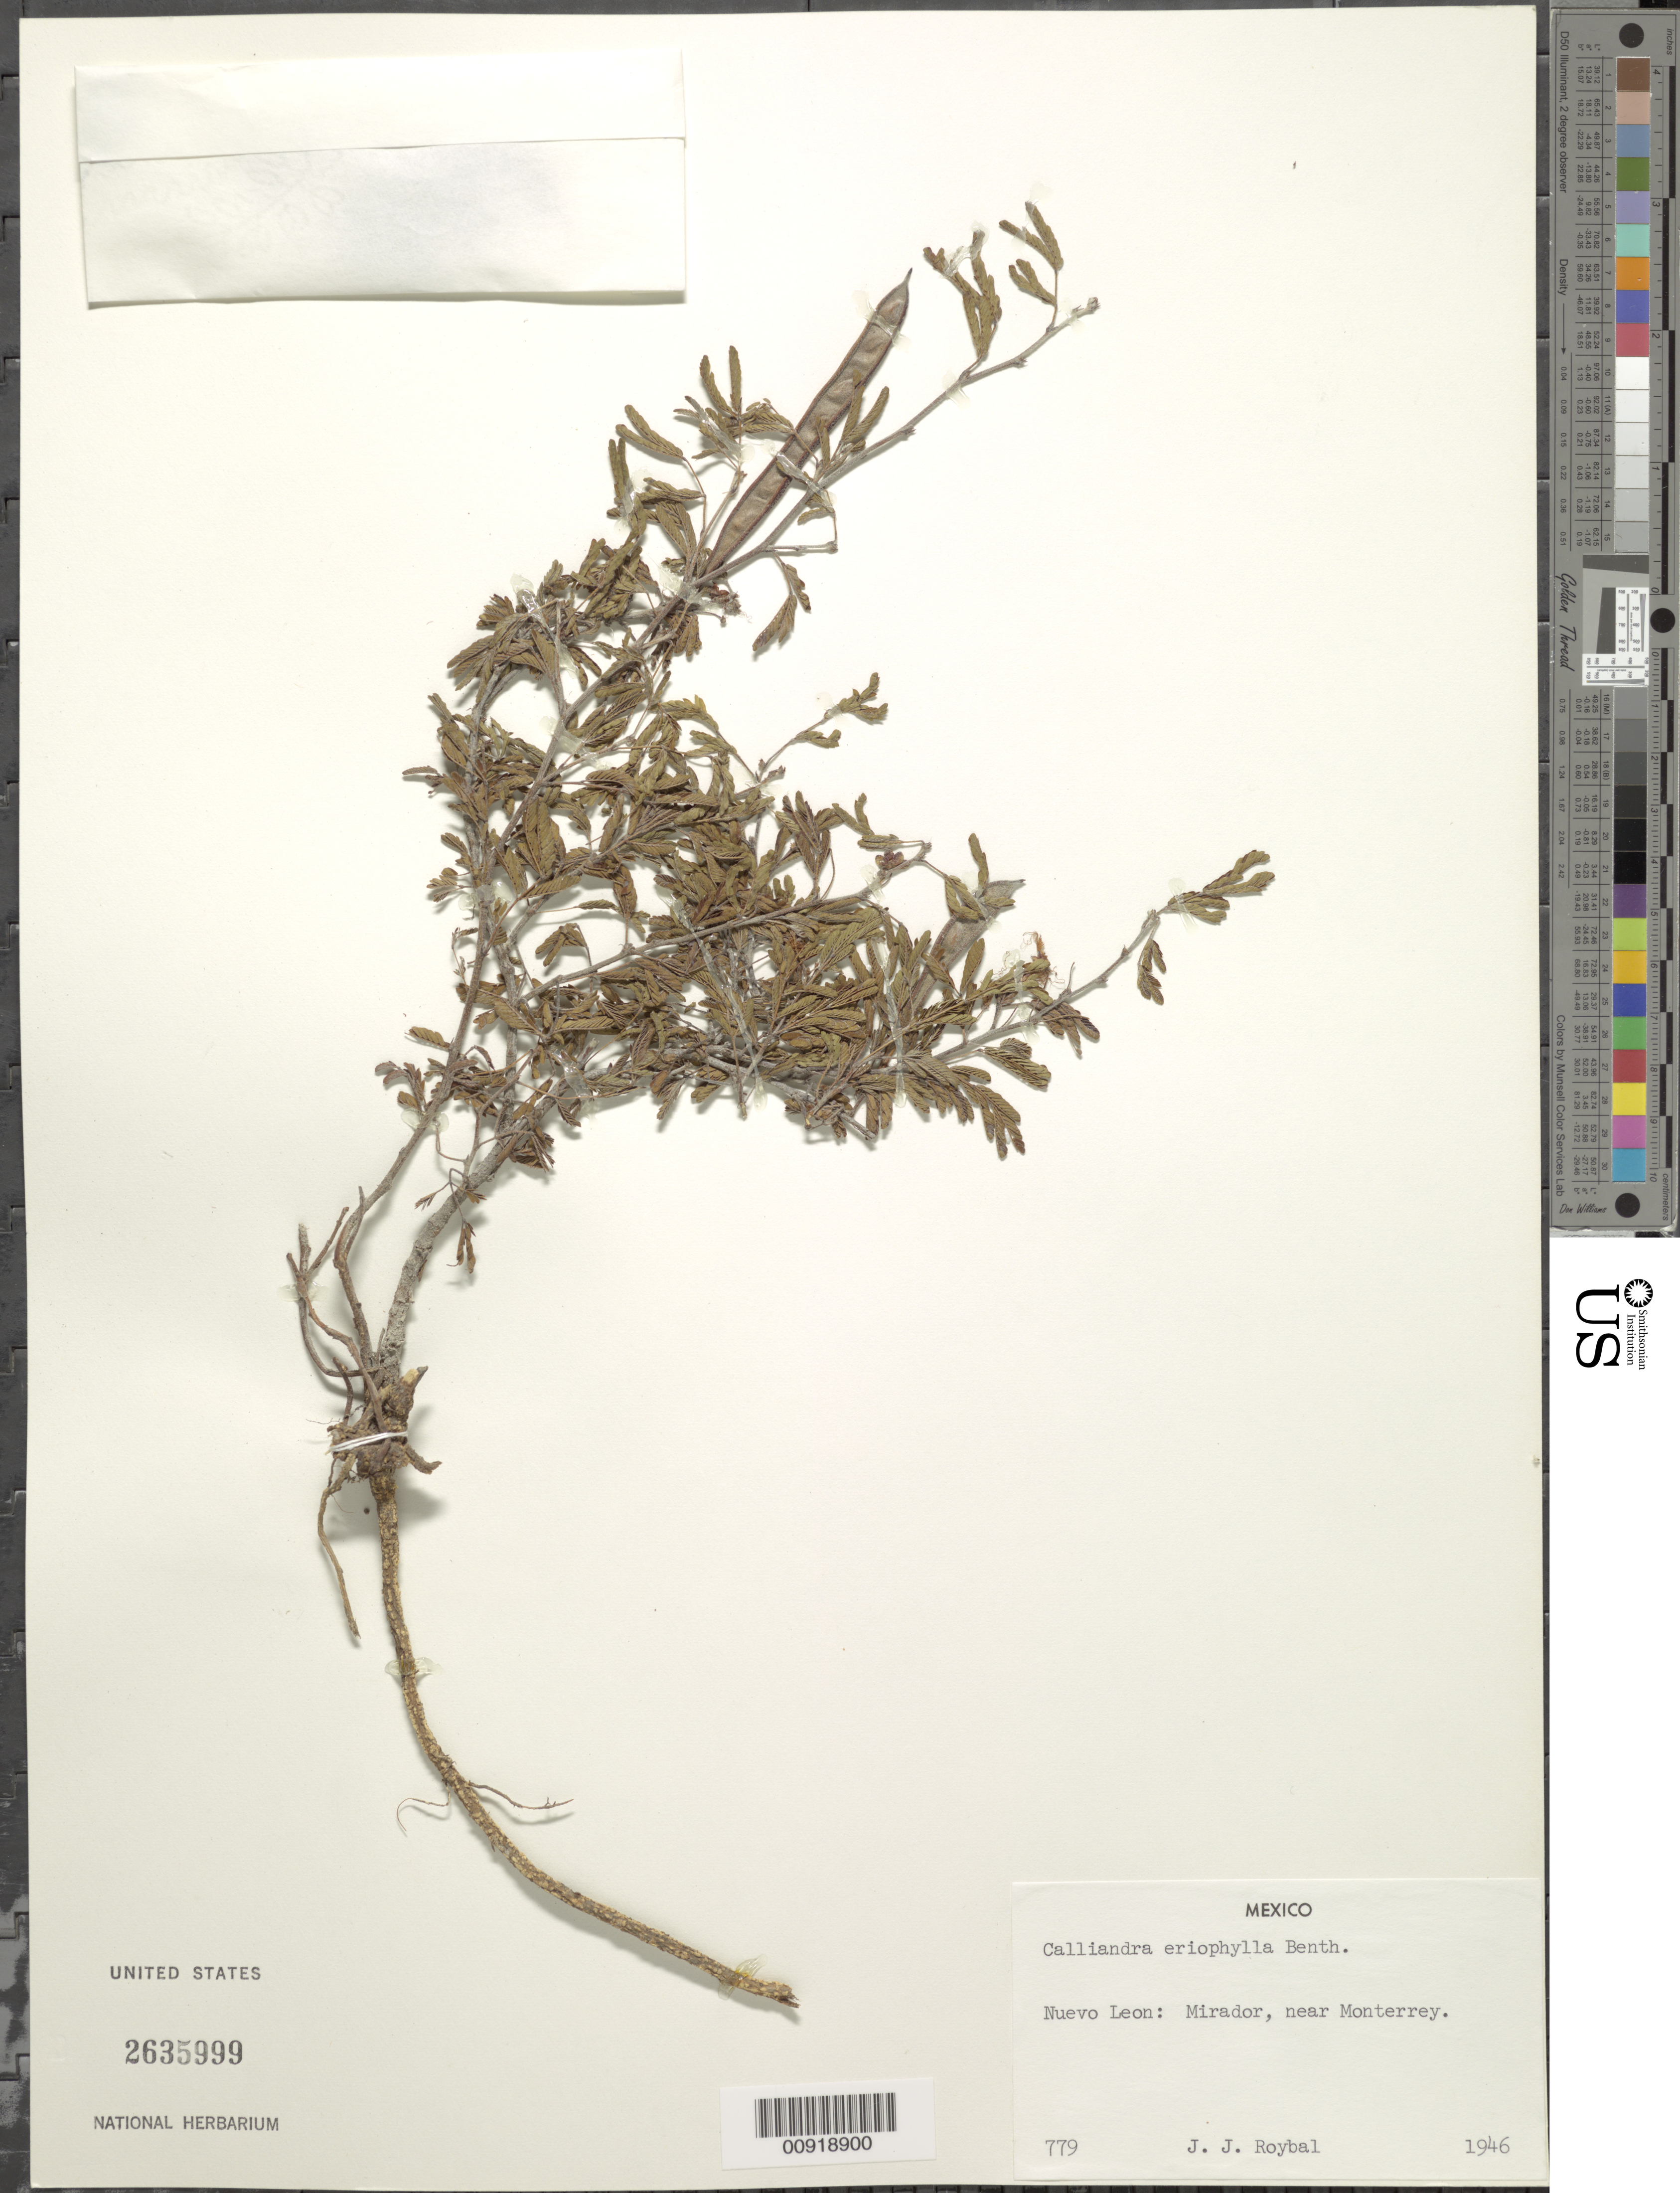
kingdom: Plantae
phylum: Tracheophyta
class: Magnoliopsida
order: Fabales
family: Fabaceae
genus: Calliandra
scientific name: Calliandra eriophylla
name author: Benth.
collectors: J. J. Roybal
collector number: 779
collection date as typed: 1946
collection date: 1946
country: Mexico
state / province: Nuevo León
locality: Nuevo León: Mirador, near Monterrey.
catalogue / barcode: US 2635999